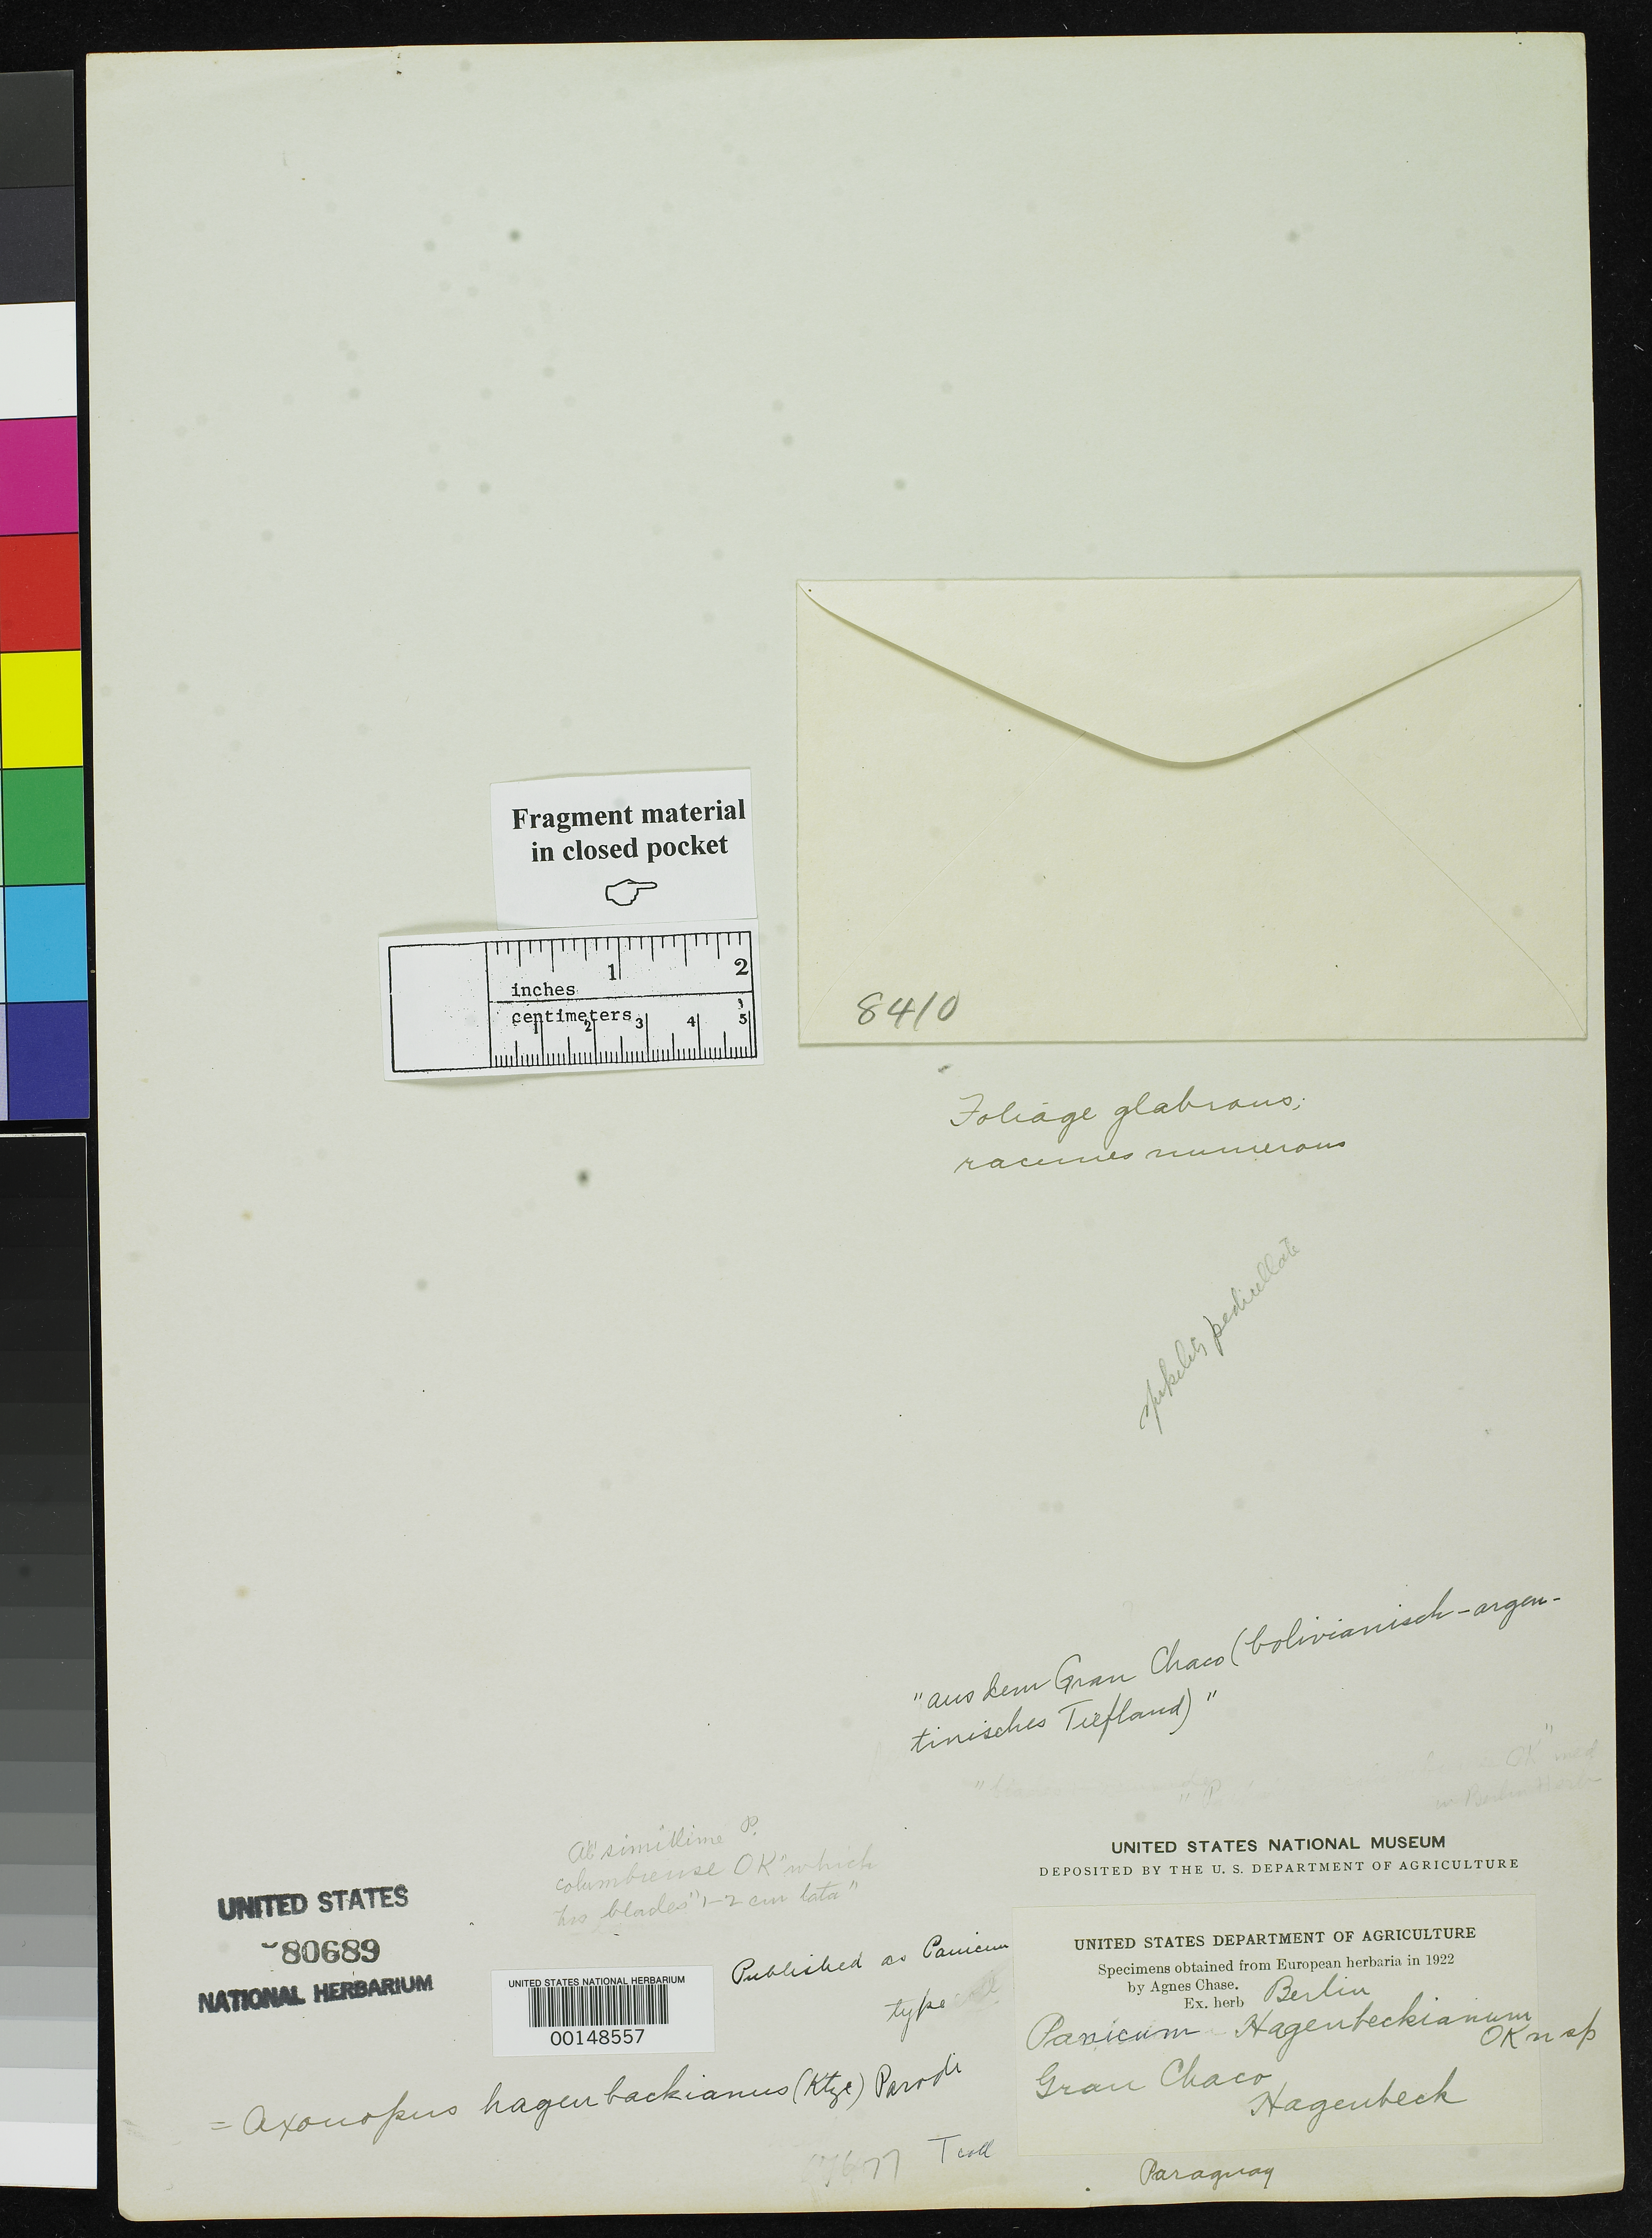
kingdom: Plantae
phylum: Tracheophyta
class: Liliopsida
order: Poales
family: Poaceae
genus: Panicum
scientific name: Panicum hagenbeckianum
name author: Kuntze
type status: Type Fragment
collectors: C. Hagenbech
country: Argentina / Bolivia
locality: Gran Chaco.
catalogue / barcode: US 80689